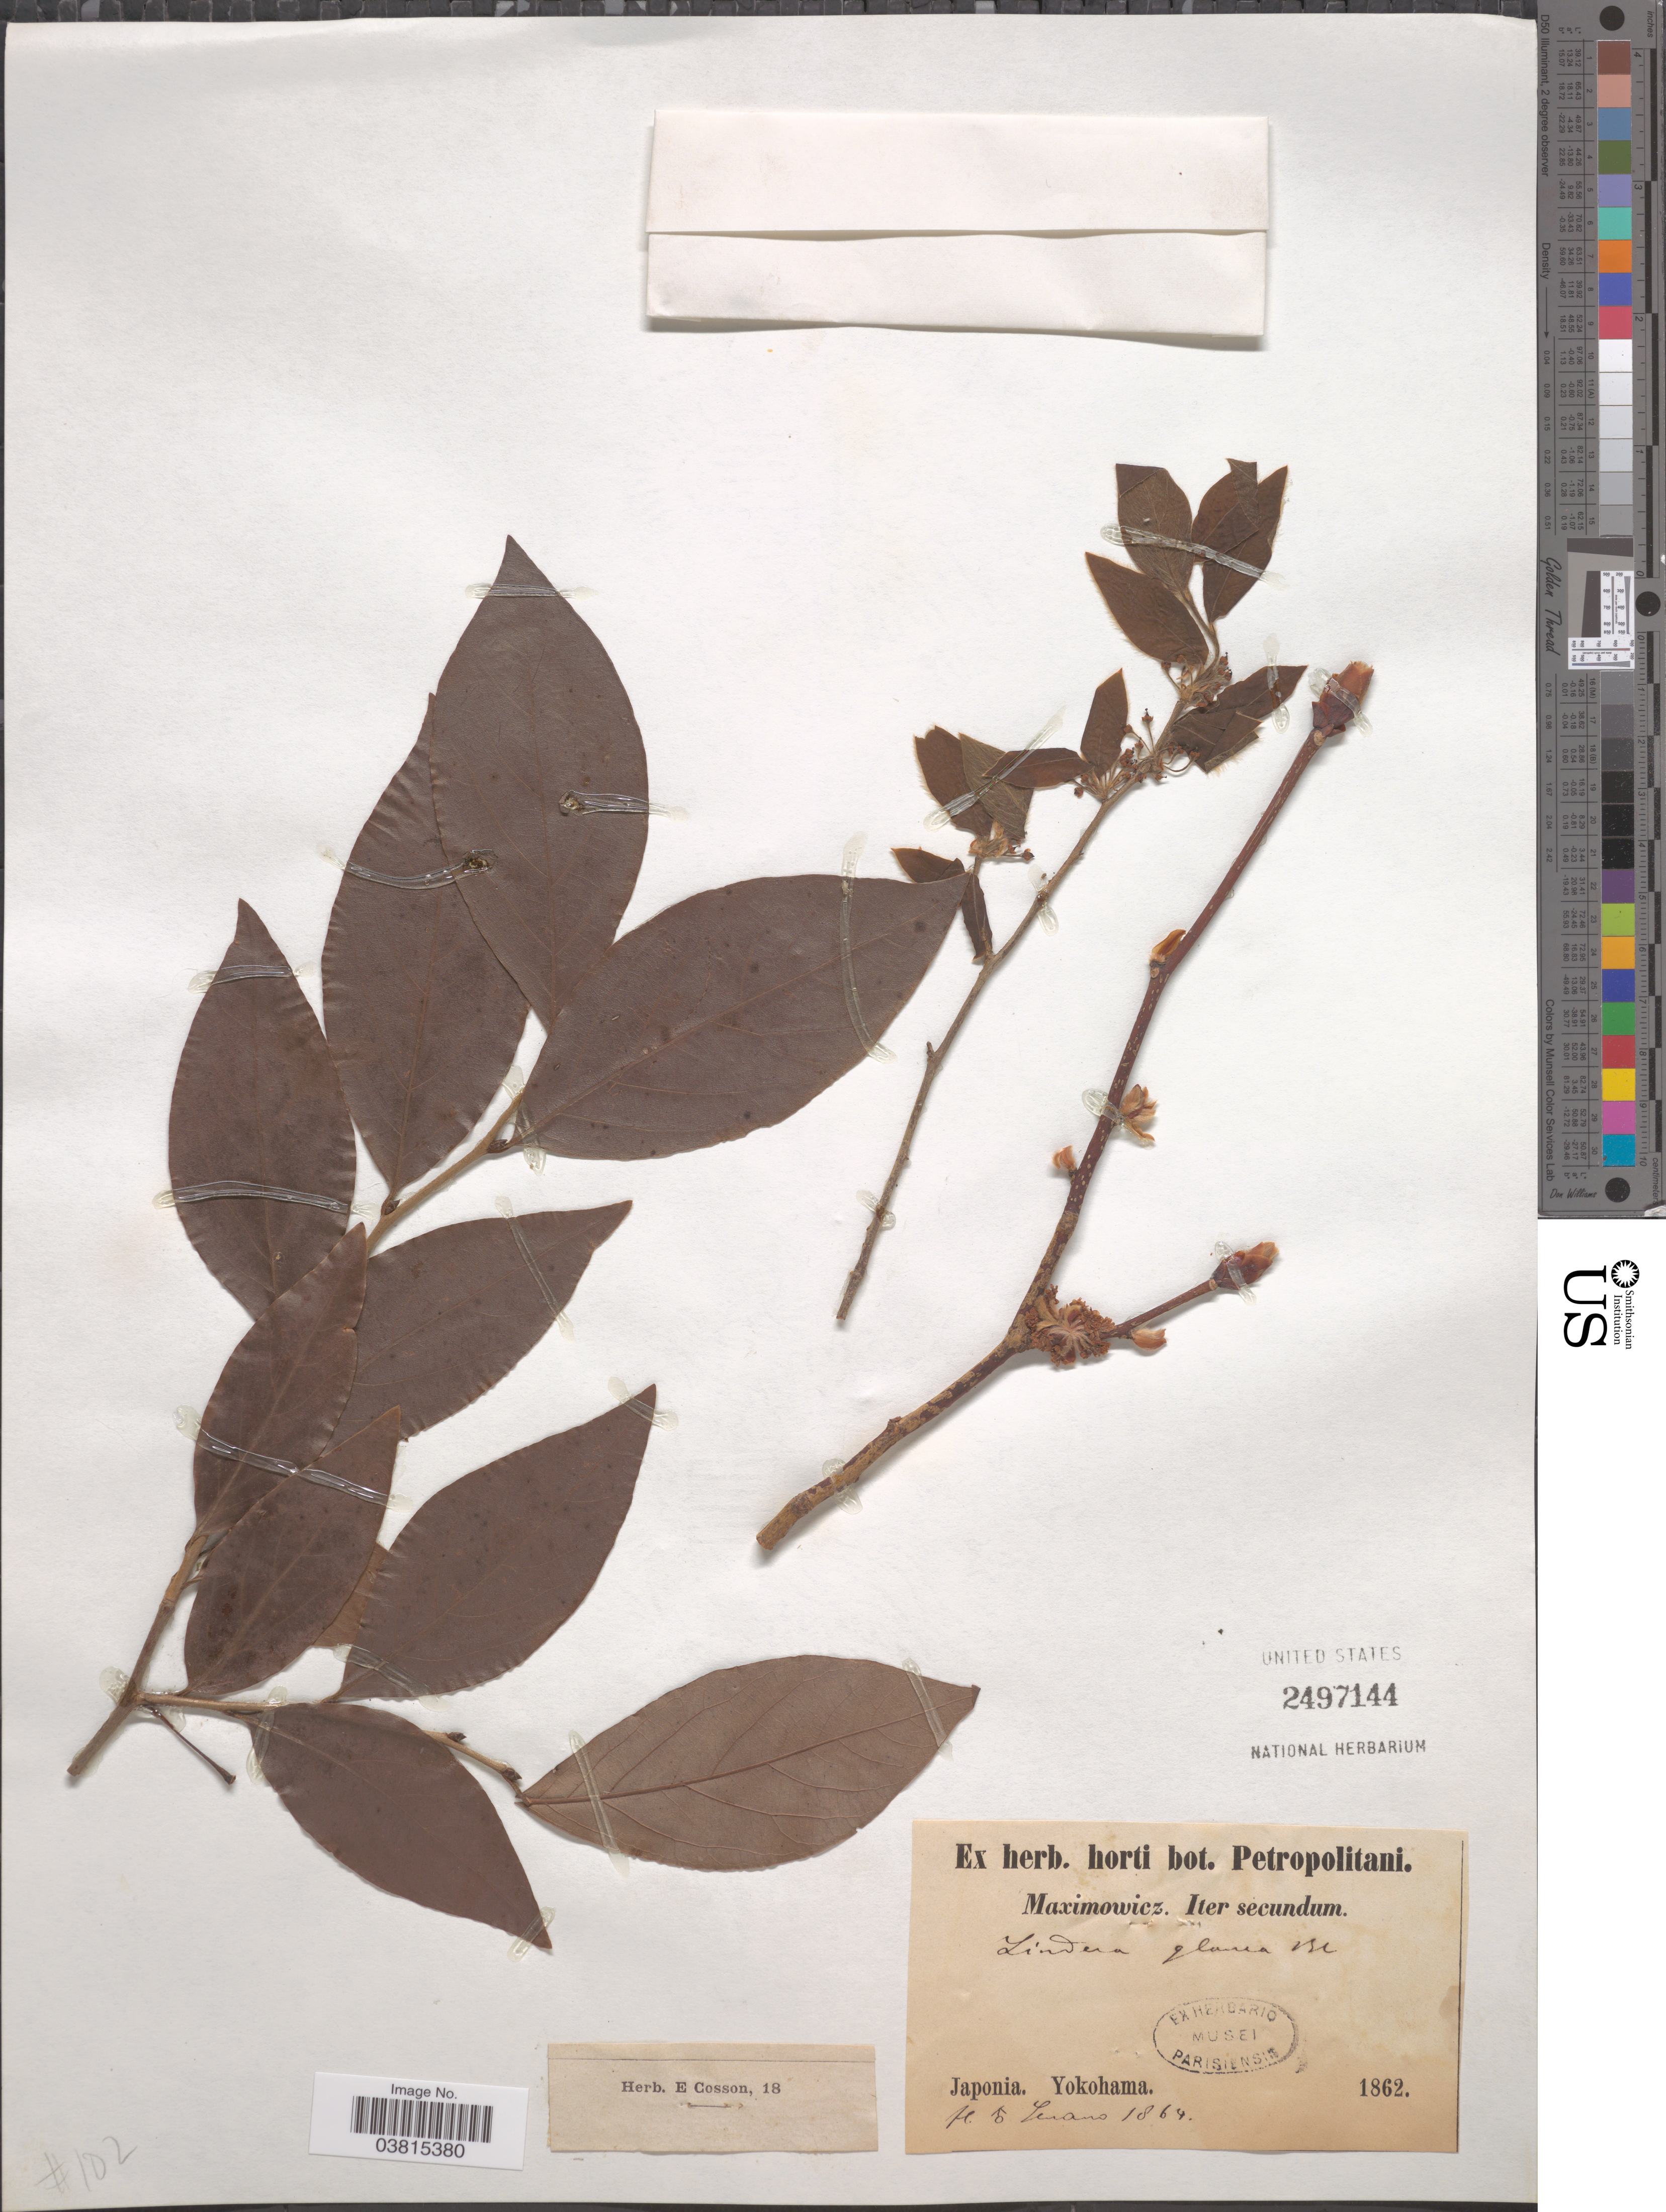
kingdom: Plantae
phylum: Tracheophyta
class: Magnoliopsida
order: Laurales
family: Lauraceae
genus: Lindera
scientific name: Lindera sp.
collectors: Maximowicz, --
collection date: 1862/1864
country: Japan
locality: Yokohama.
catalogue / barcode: US 2497144